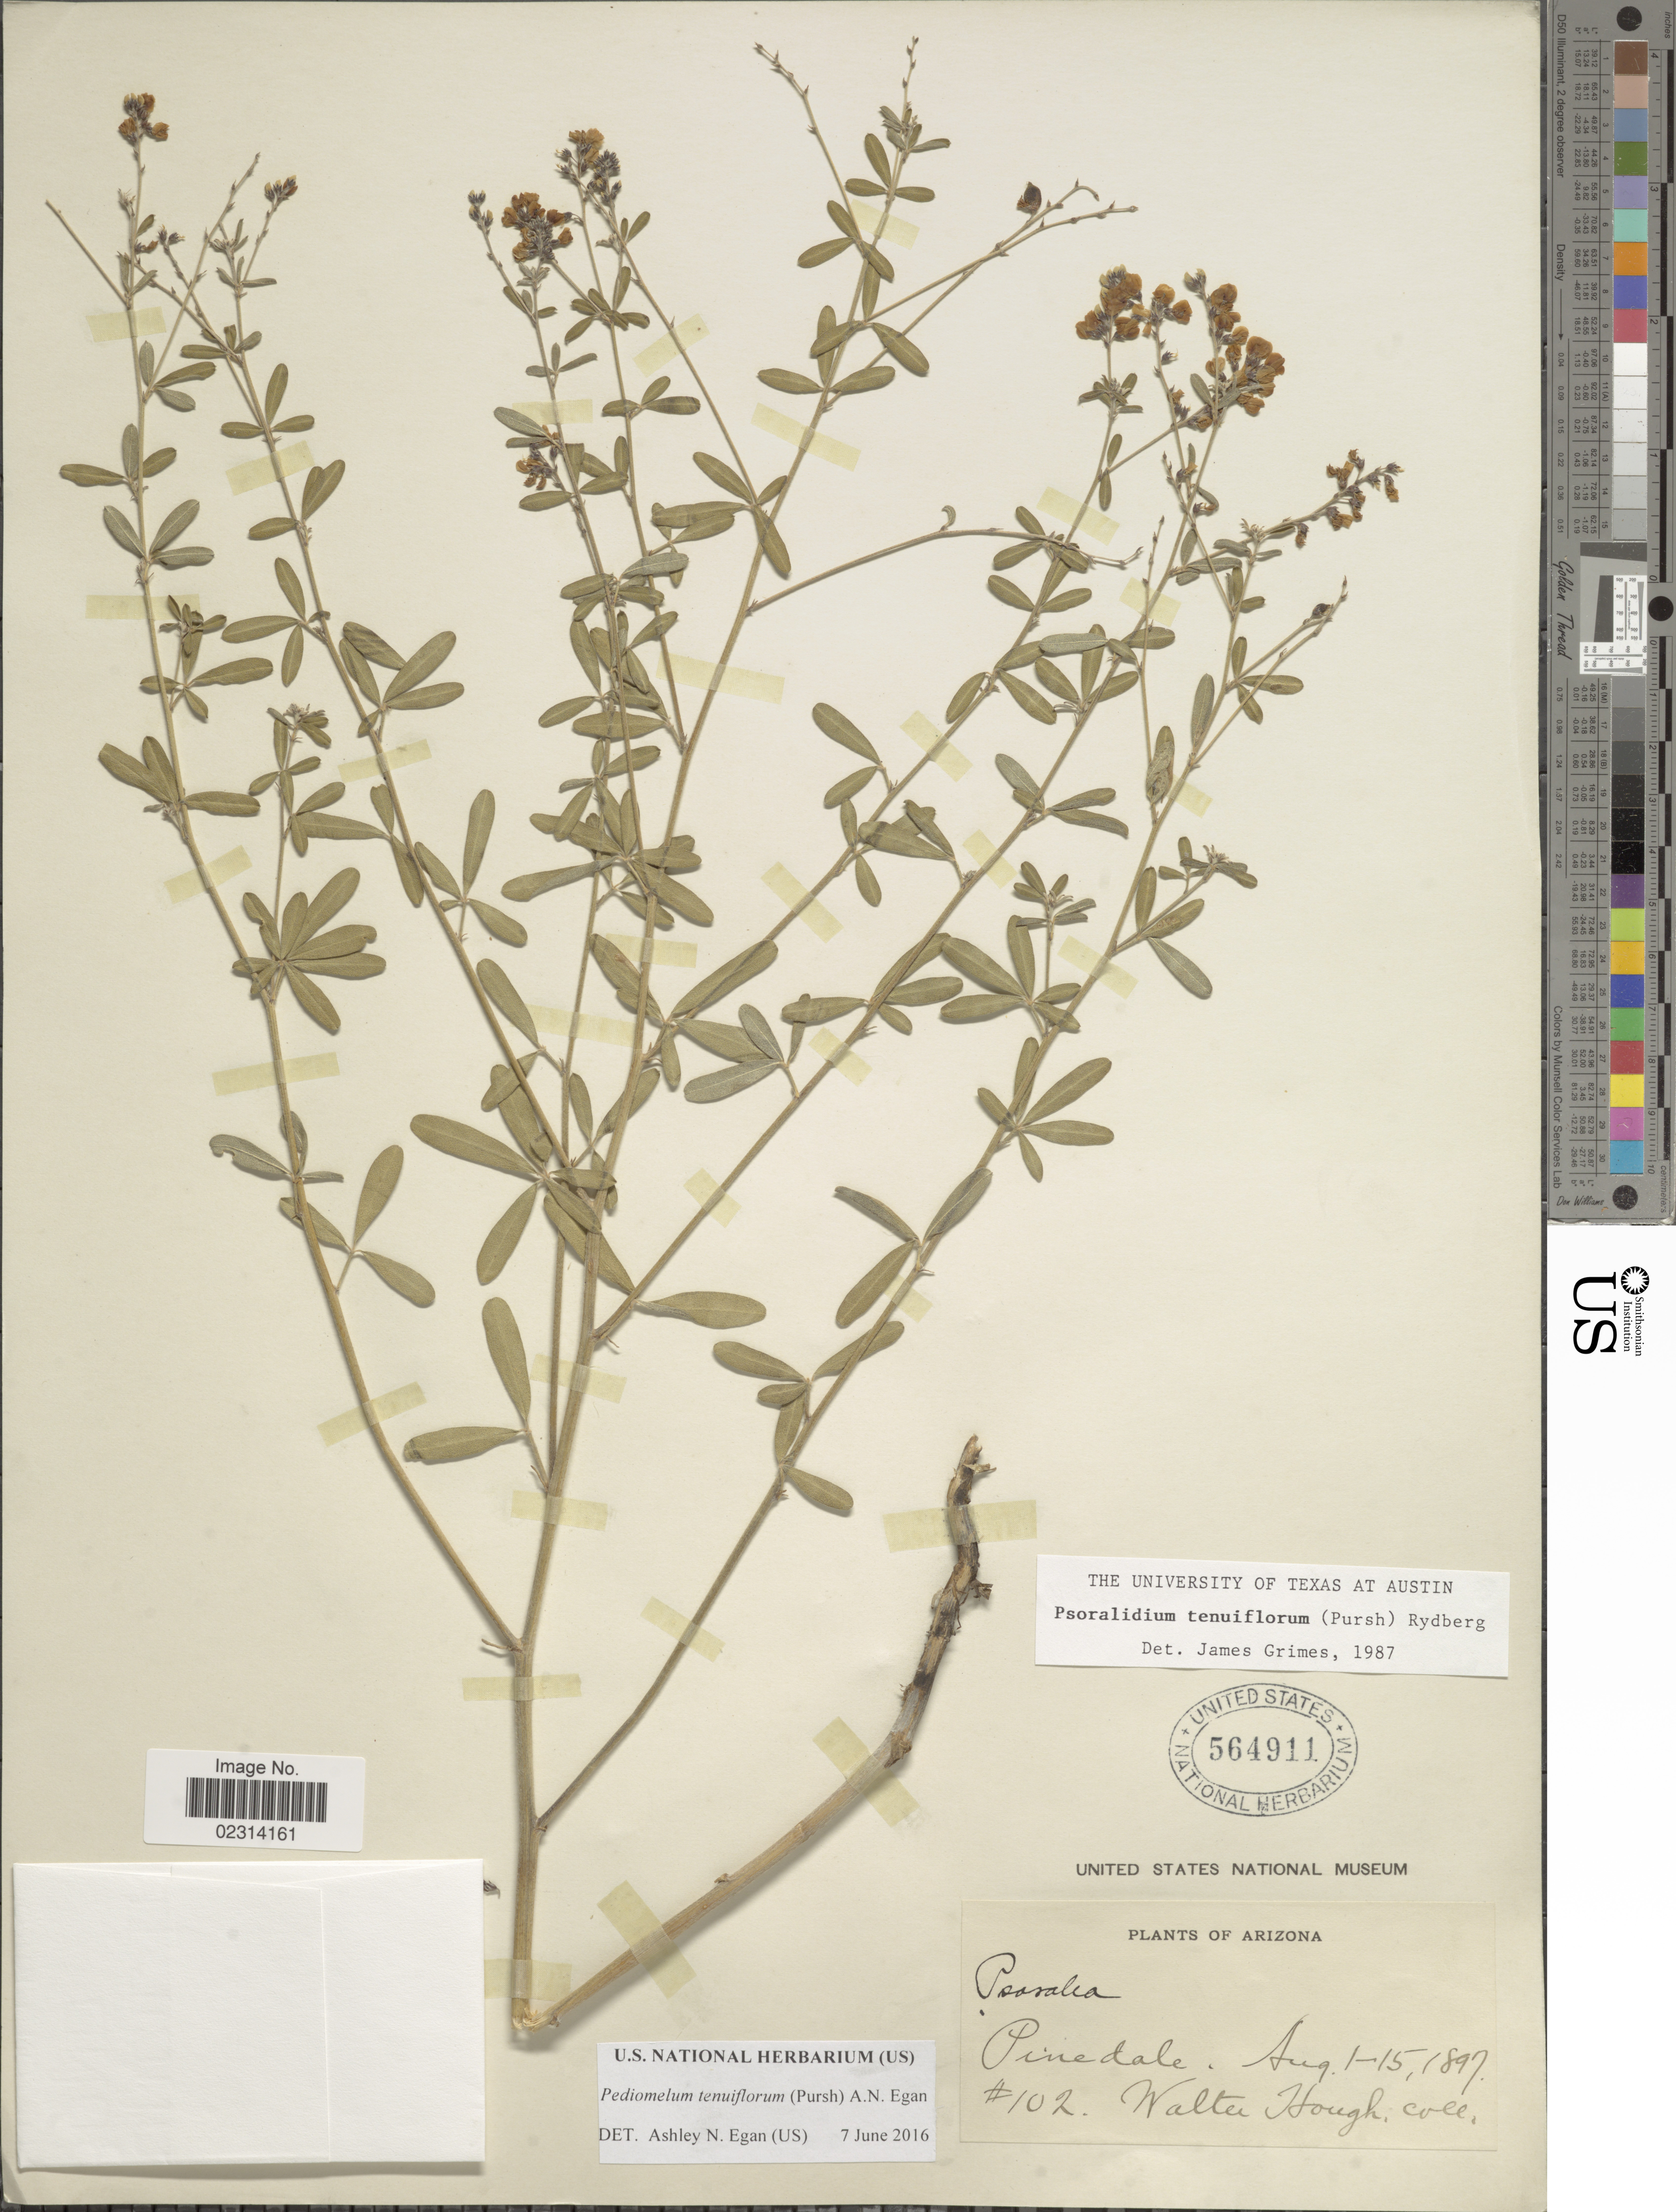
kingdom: Plantae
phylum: Tracheophyta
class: Magnoliopsida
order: Fabales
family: Fabaceae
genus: Psoralidium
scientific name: Psoralidium tenuiflorum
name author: (Pursh) Rydb.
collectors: W. Hough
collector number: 102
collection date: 1897-08-01/1897-08-15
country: United States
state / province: Arizona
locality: Pinedale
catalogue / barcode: US 564911